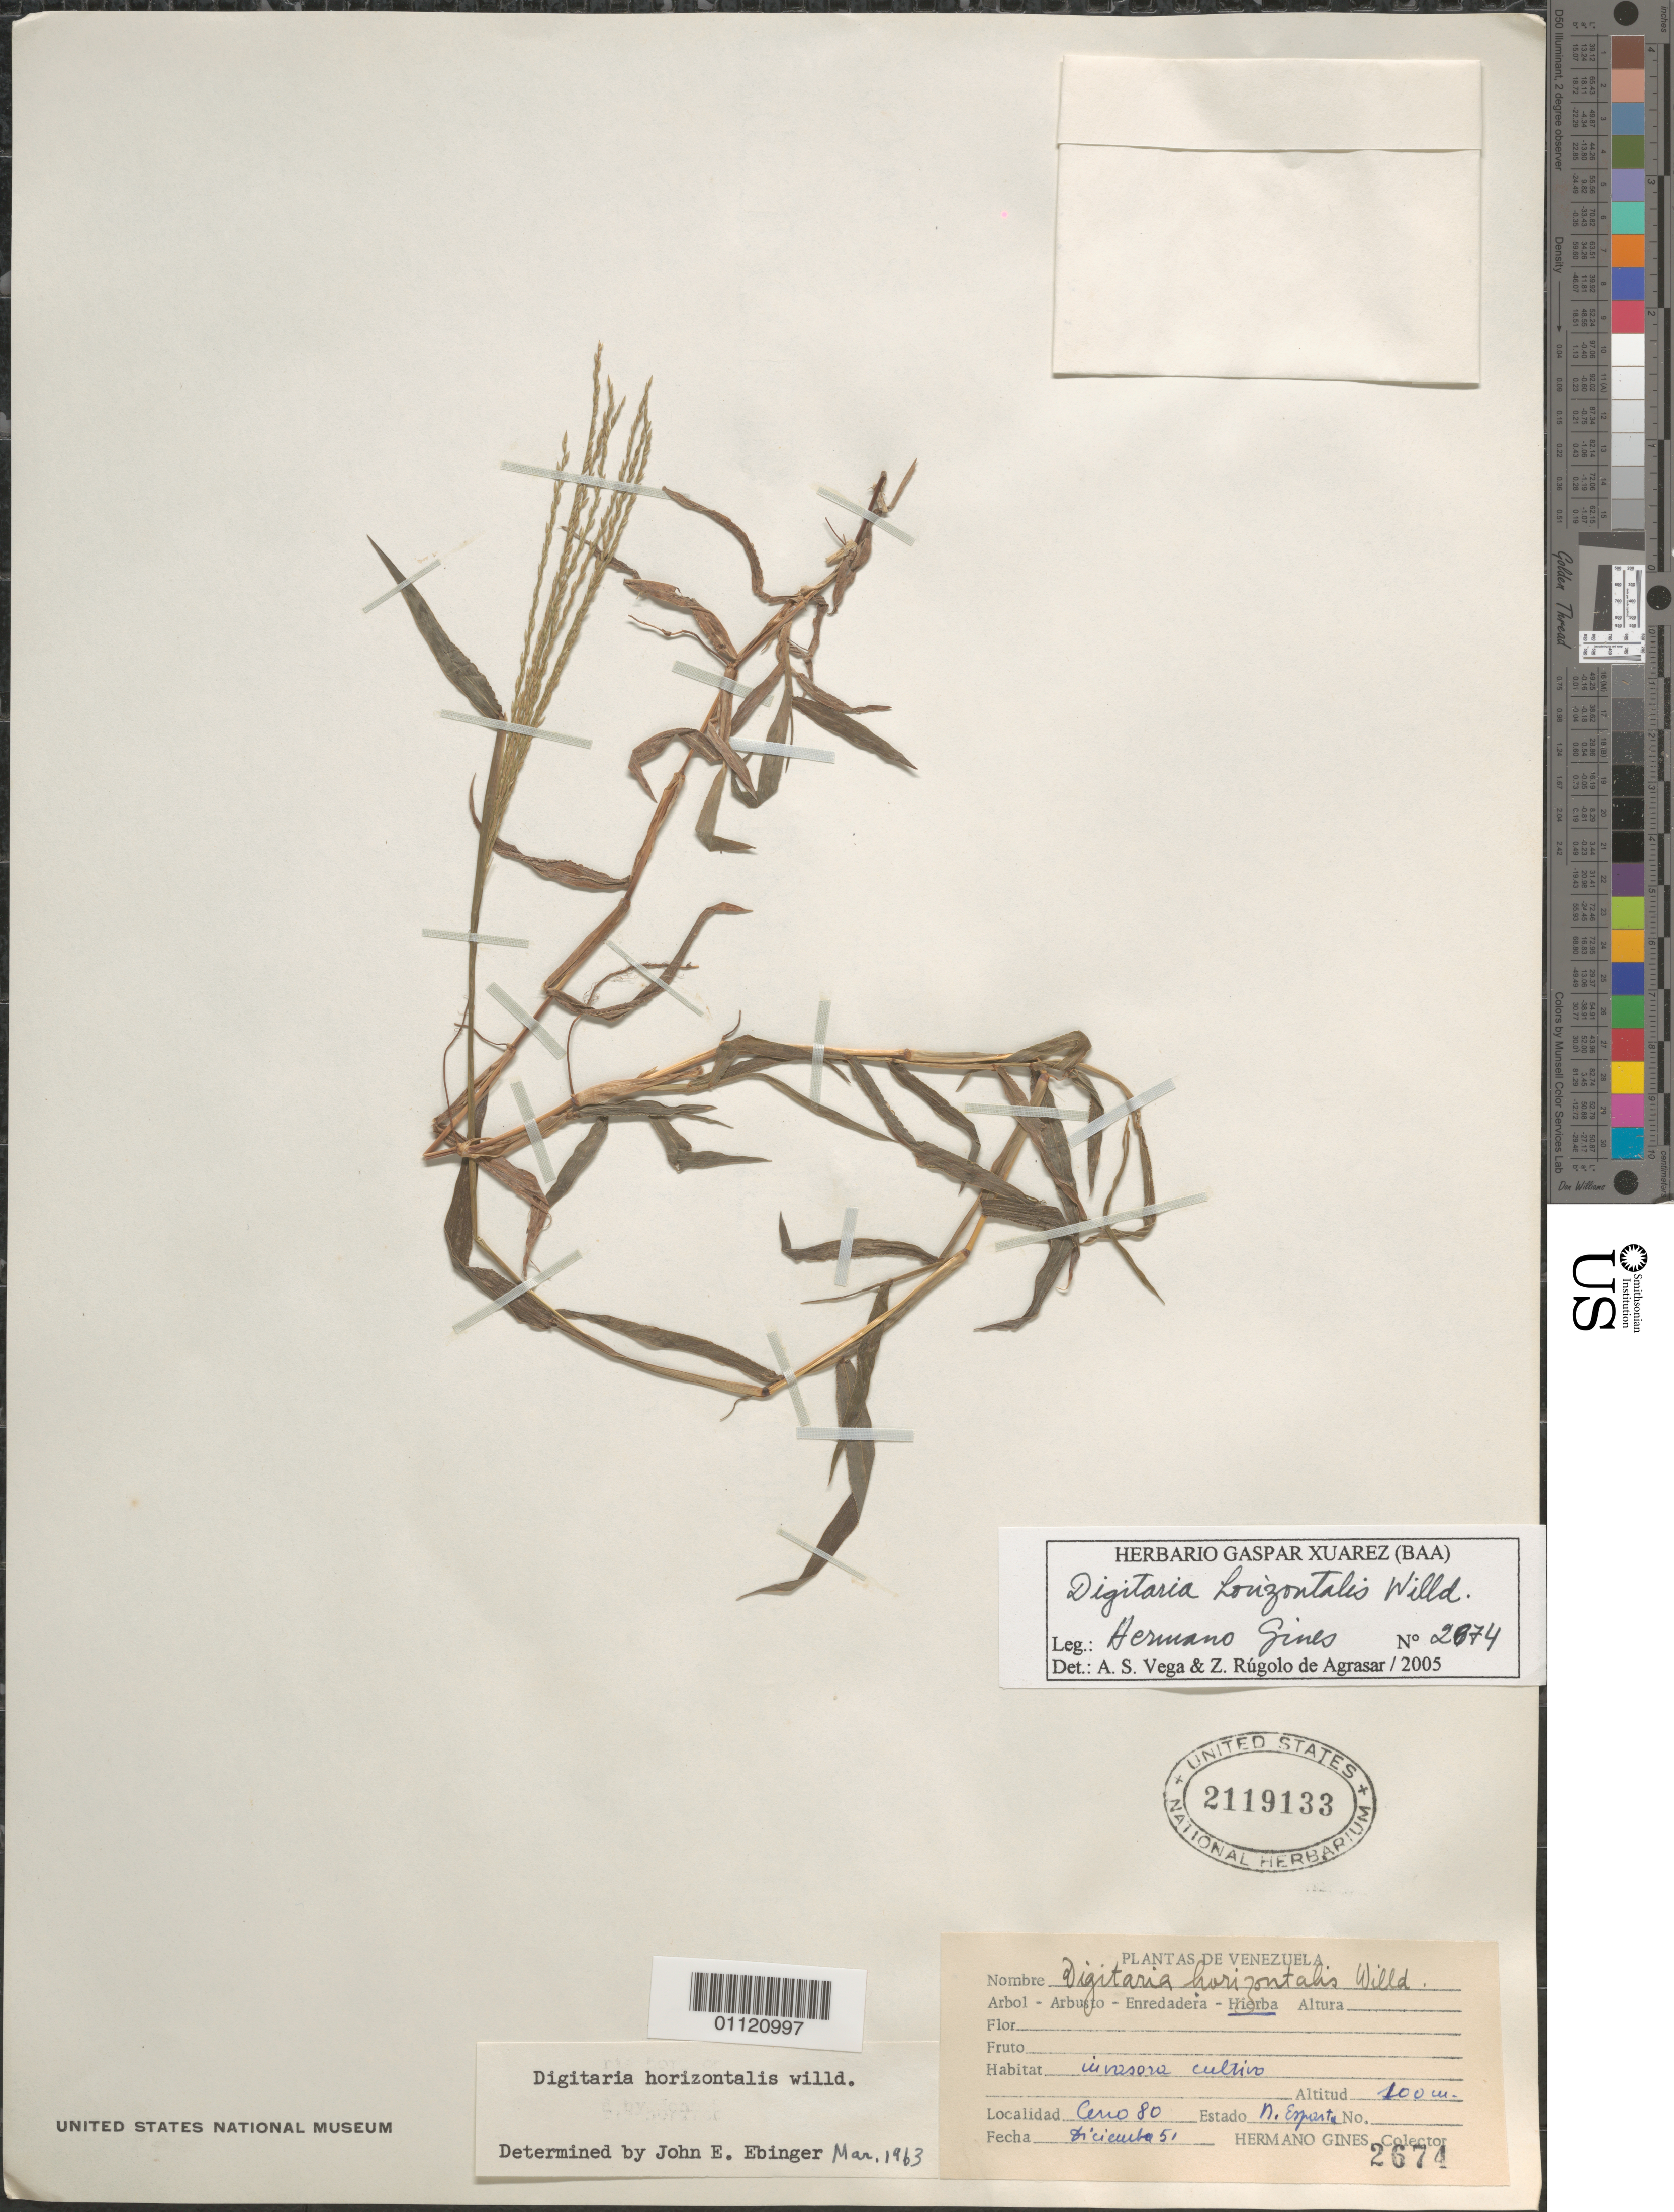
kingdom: Plantae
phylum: Tracheophyta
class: Liliopsida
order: Poales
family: Poaceae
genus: Digitaria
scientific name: Digitaria horizontalis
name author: Willd.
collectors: Bro. Gines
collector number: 2674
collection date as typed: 01 Dec 1951 to 31 Dec 1951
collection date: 1951-12-01/1951-12-31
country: Venezuela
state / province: Nueva Esparta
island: Margarita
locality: Cerro 80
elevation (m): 100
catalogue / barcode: US 2119133